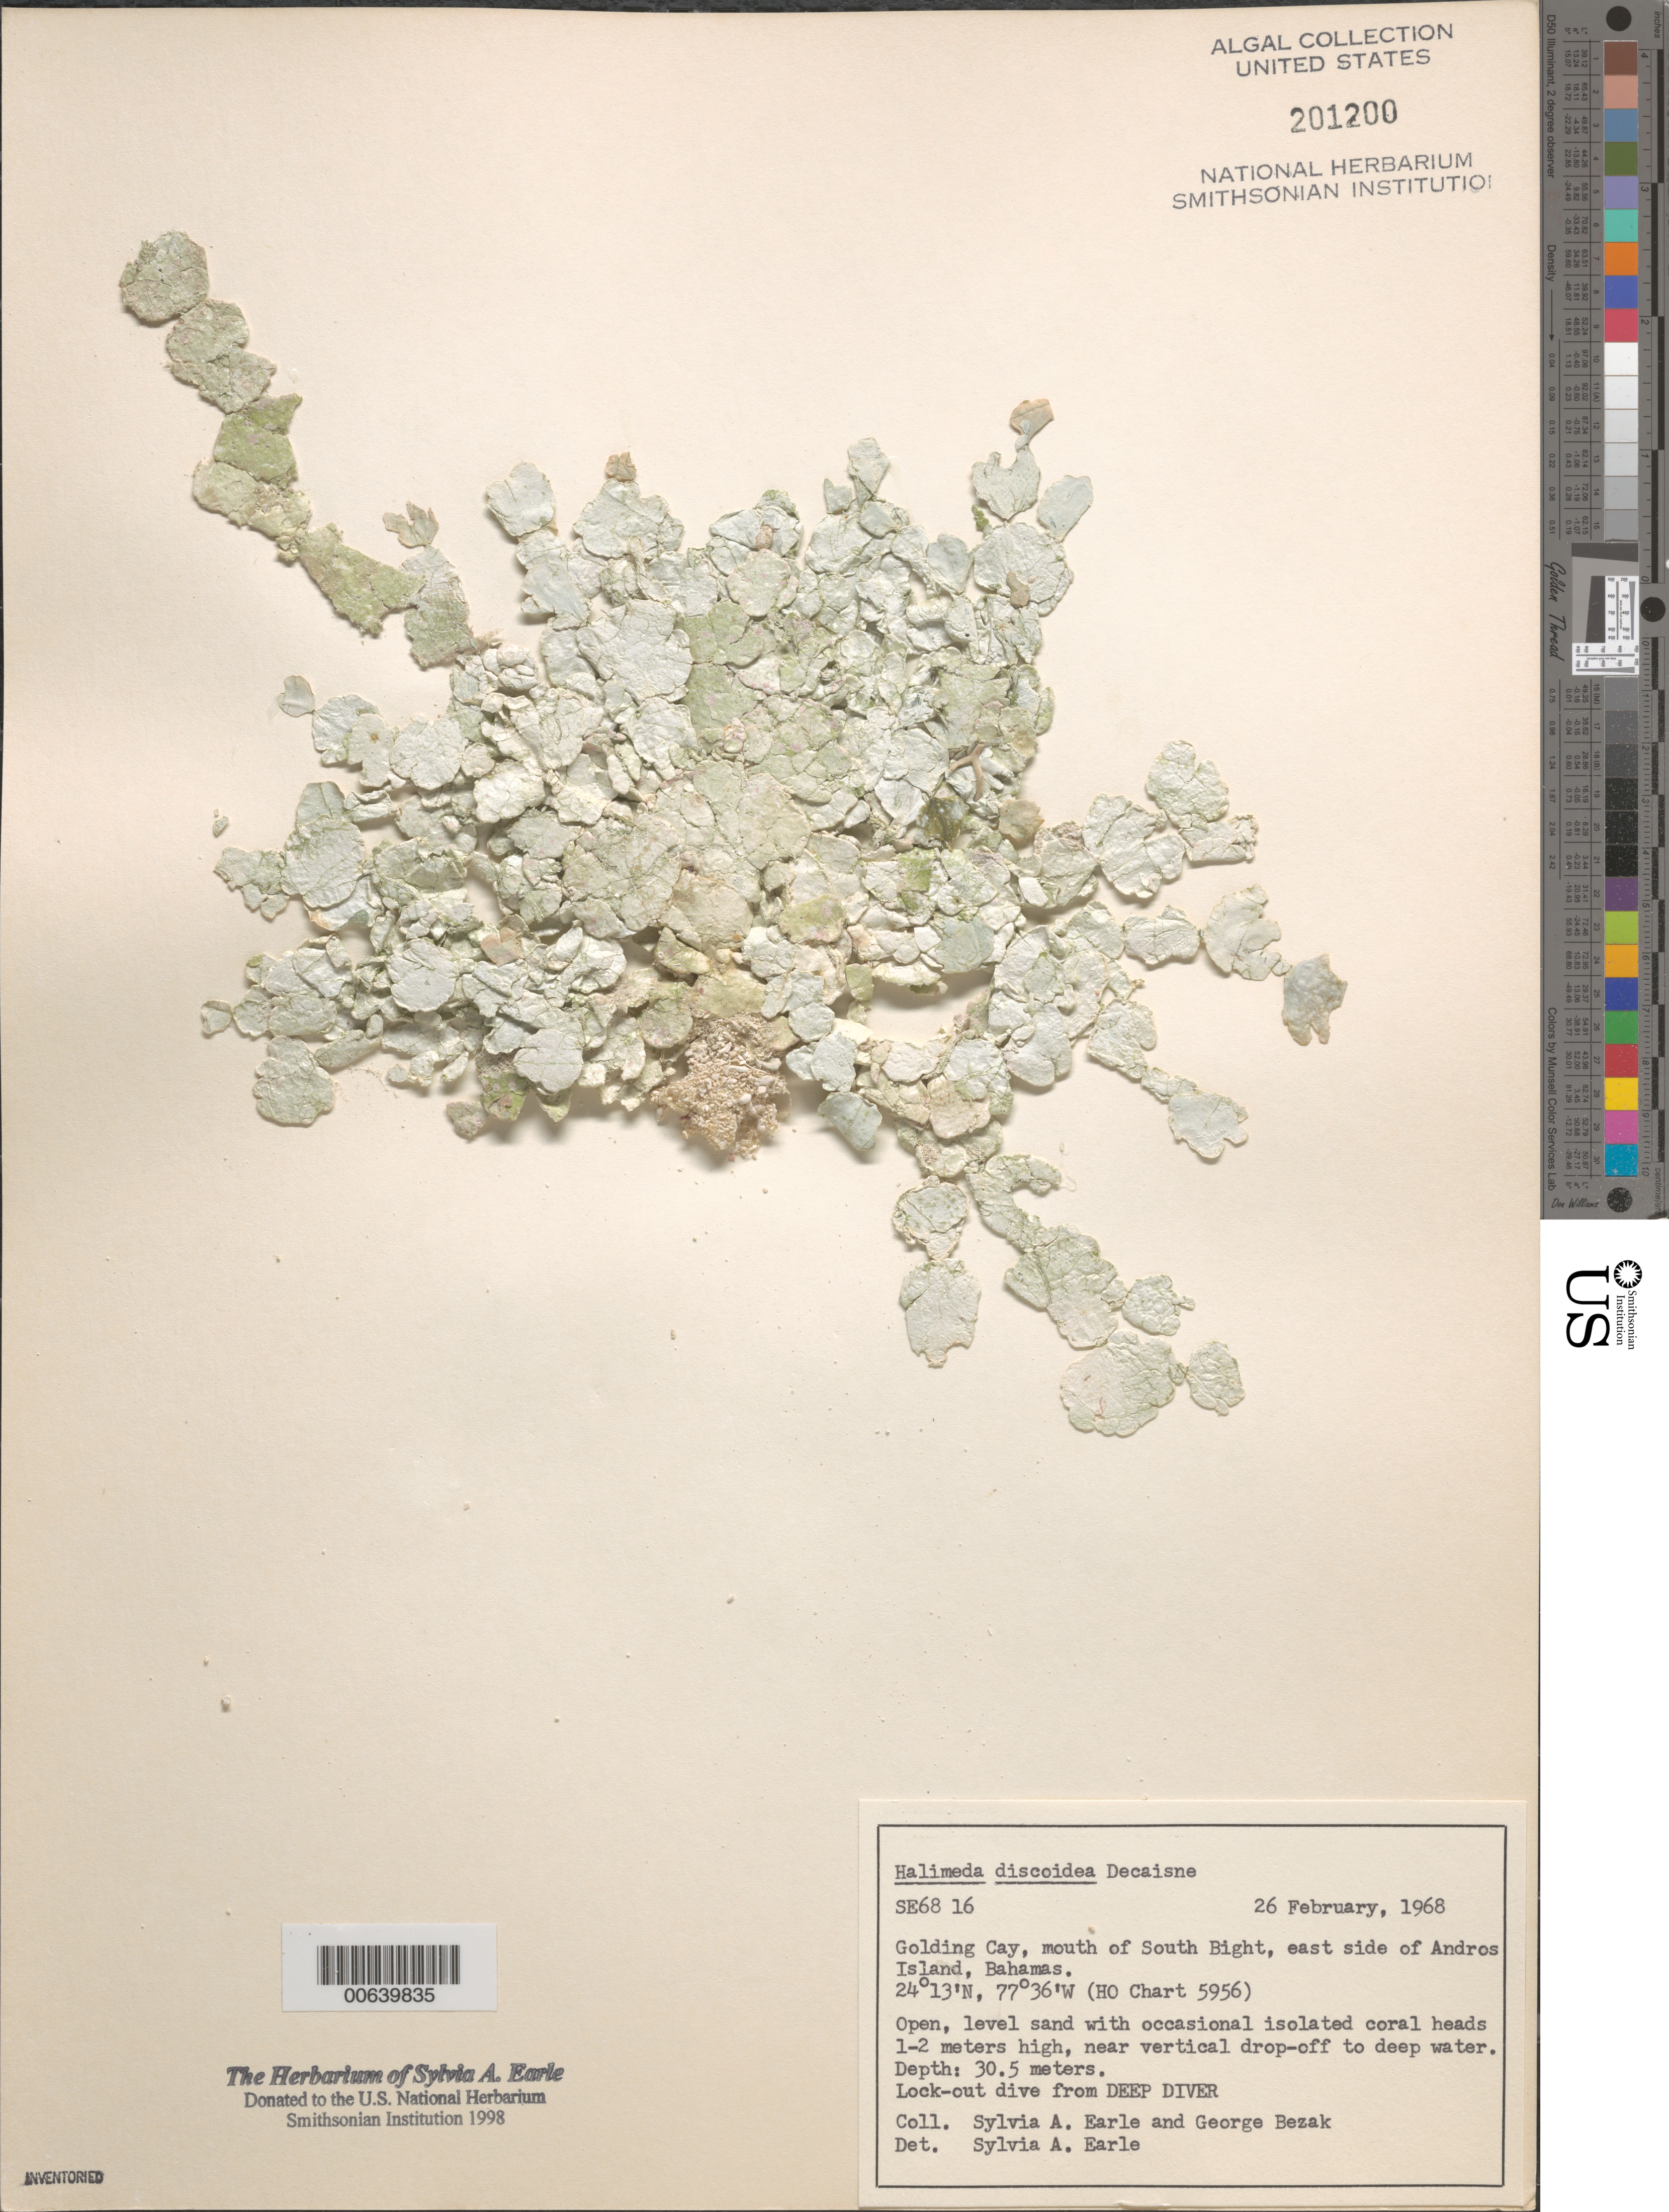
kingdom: Plantae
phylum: Chlorophyta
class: Ulvophyceae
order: Bryopsidales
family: Halimedaceae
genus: Halimeda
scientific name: Halimeda discoidea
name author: Decne.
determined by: Earle, S. A.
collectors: S. A. Earle & G. Bezak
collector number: SE 6816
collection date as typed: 26 Feb 1968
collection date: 1968-02-26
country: Bahamas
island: Golding Cay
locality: South Bight mouth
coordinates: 24 13' N, 77 36' W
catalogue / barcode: US 201200